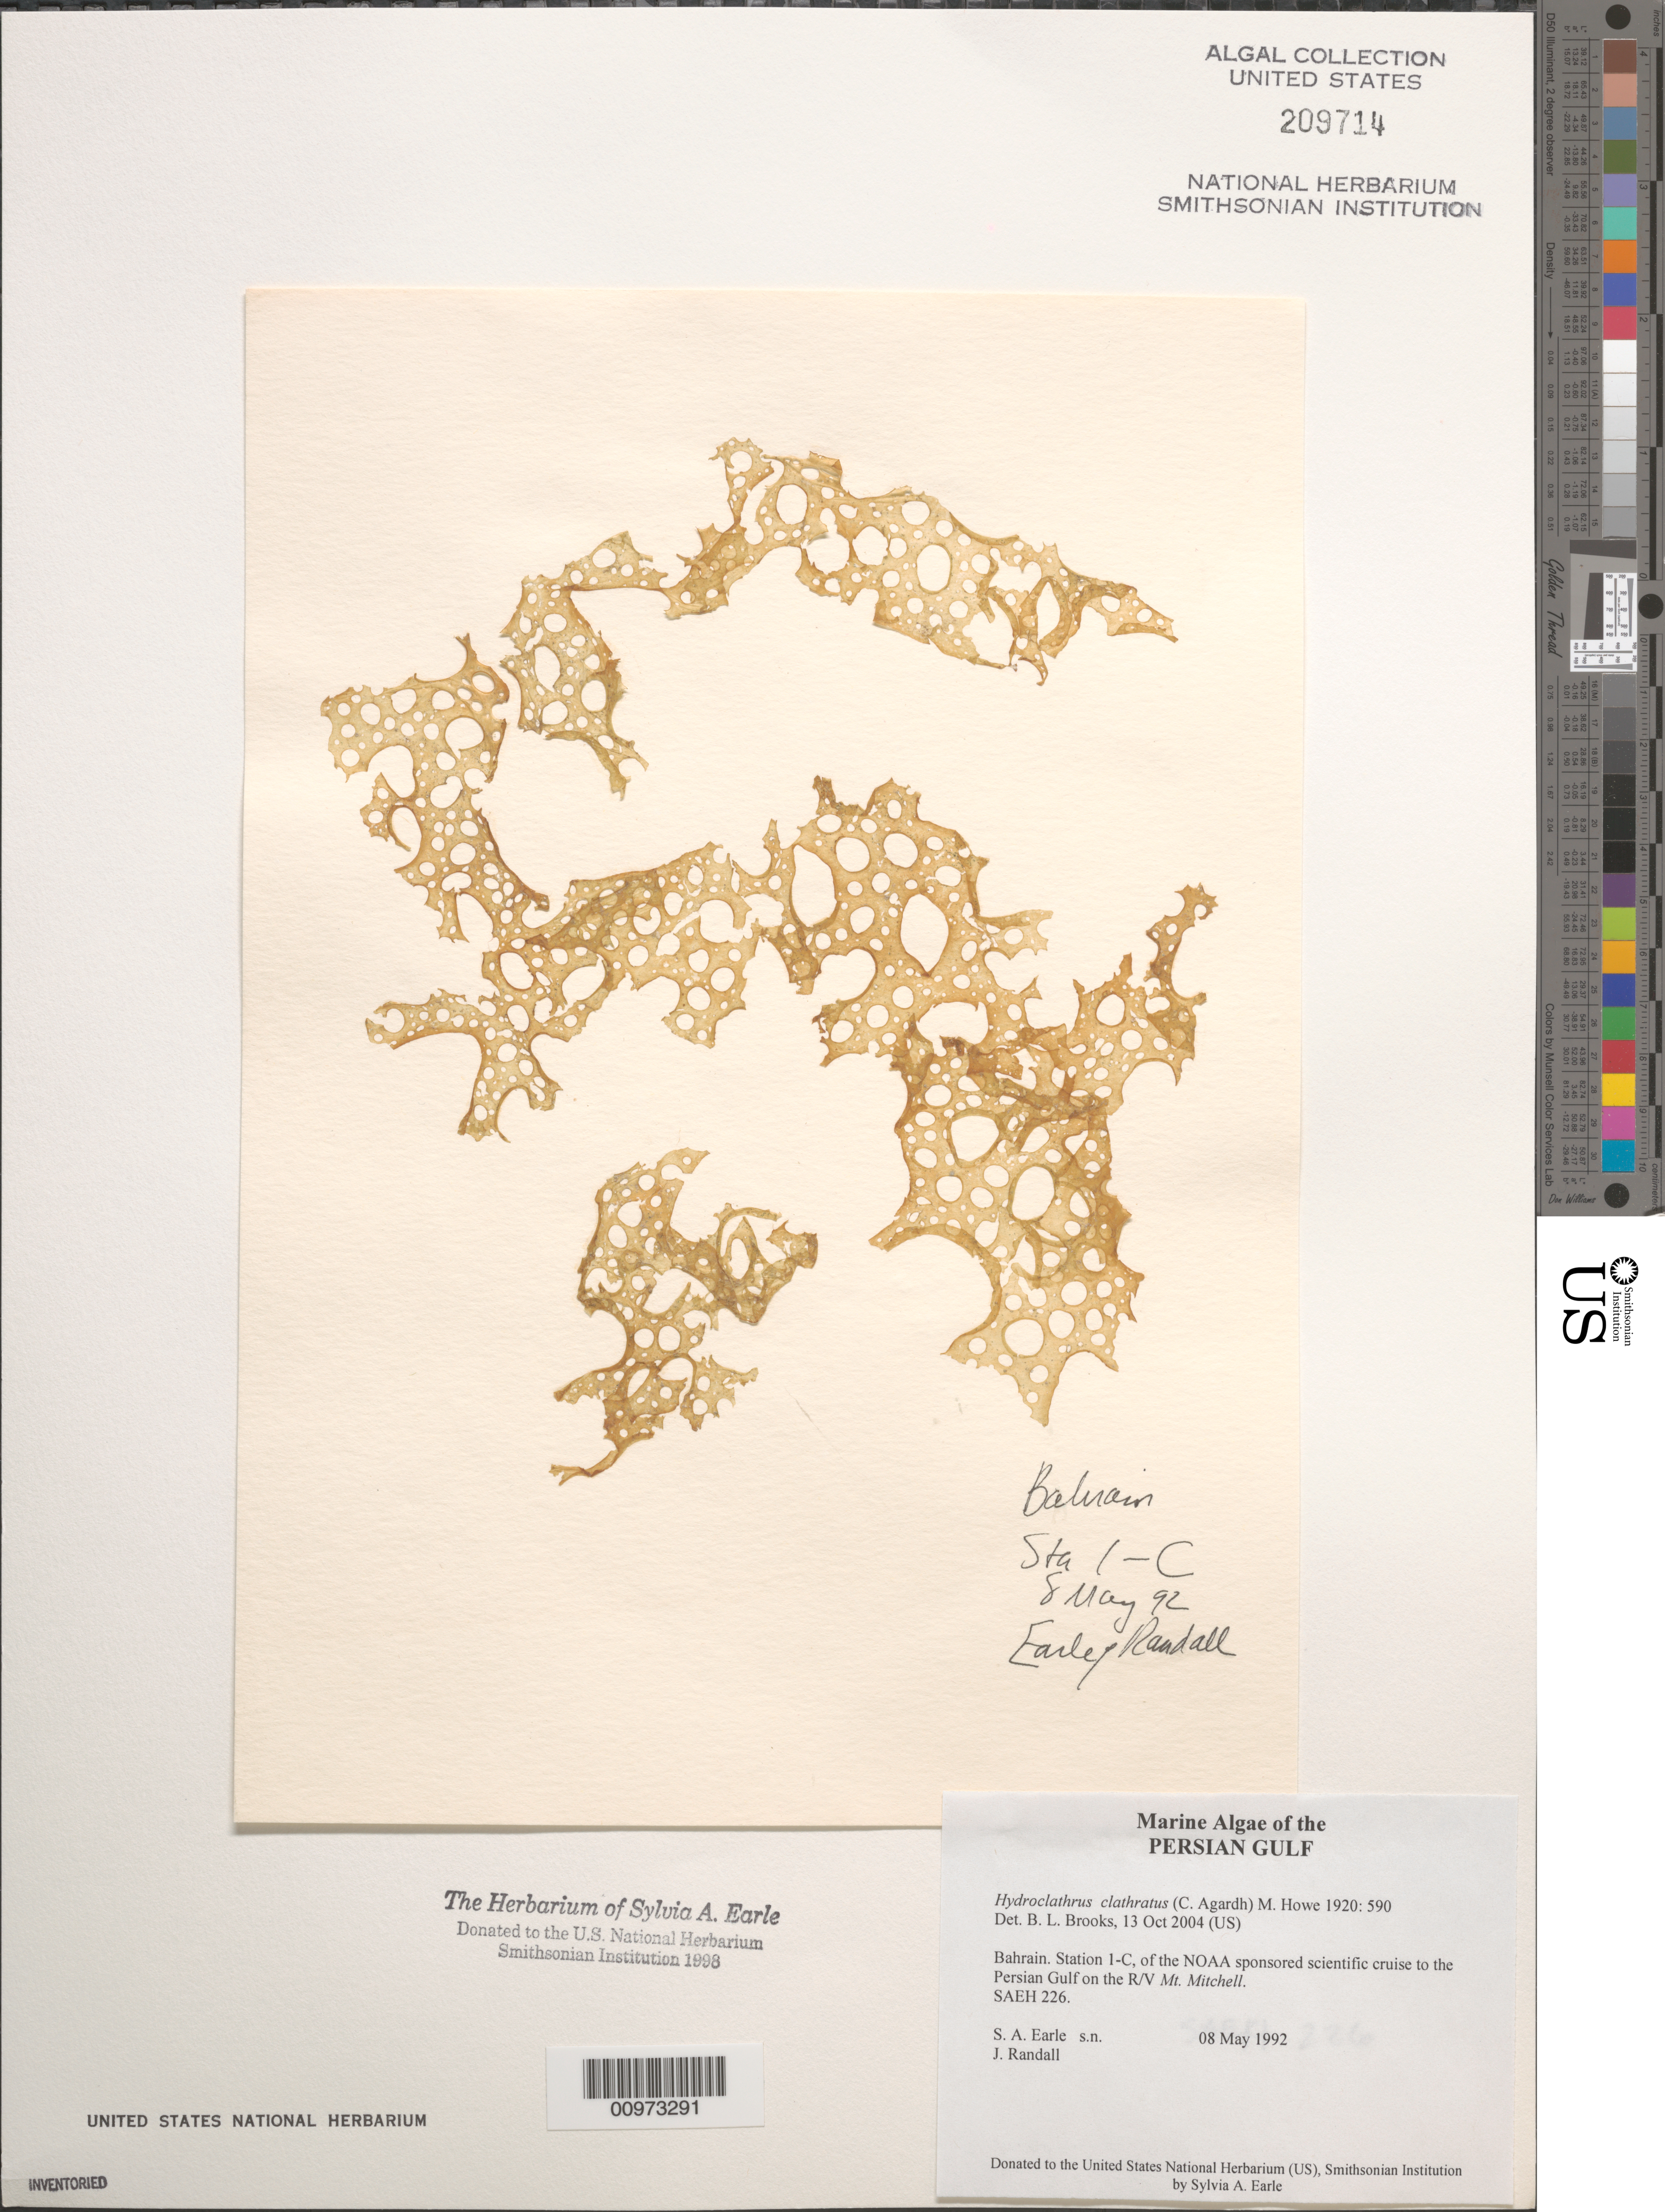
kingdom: Chromista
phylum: Ochrophyta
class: Phaeophyceae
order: Scytosiphonales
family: Scytosiphonaceae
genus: Hydroclathrus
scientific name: Hydroclathrus clathratus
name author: (C. Agardh) M. Howe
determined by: Brooks, B. L., (BOT), Smithsonian Institution - National Museum of Natural History (UNITED STATES)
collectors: S. A. Earle & J. Randall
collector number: SAEH 226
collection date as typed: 08 May 1992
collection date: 1992-05-08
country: Bahrain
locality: Persian Gulf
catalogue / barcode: US 209714